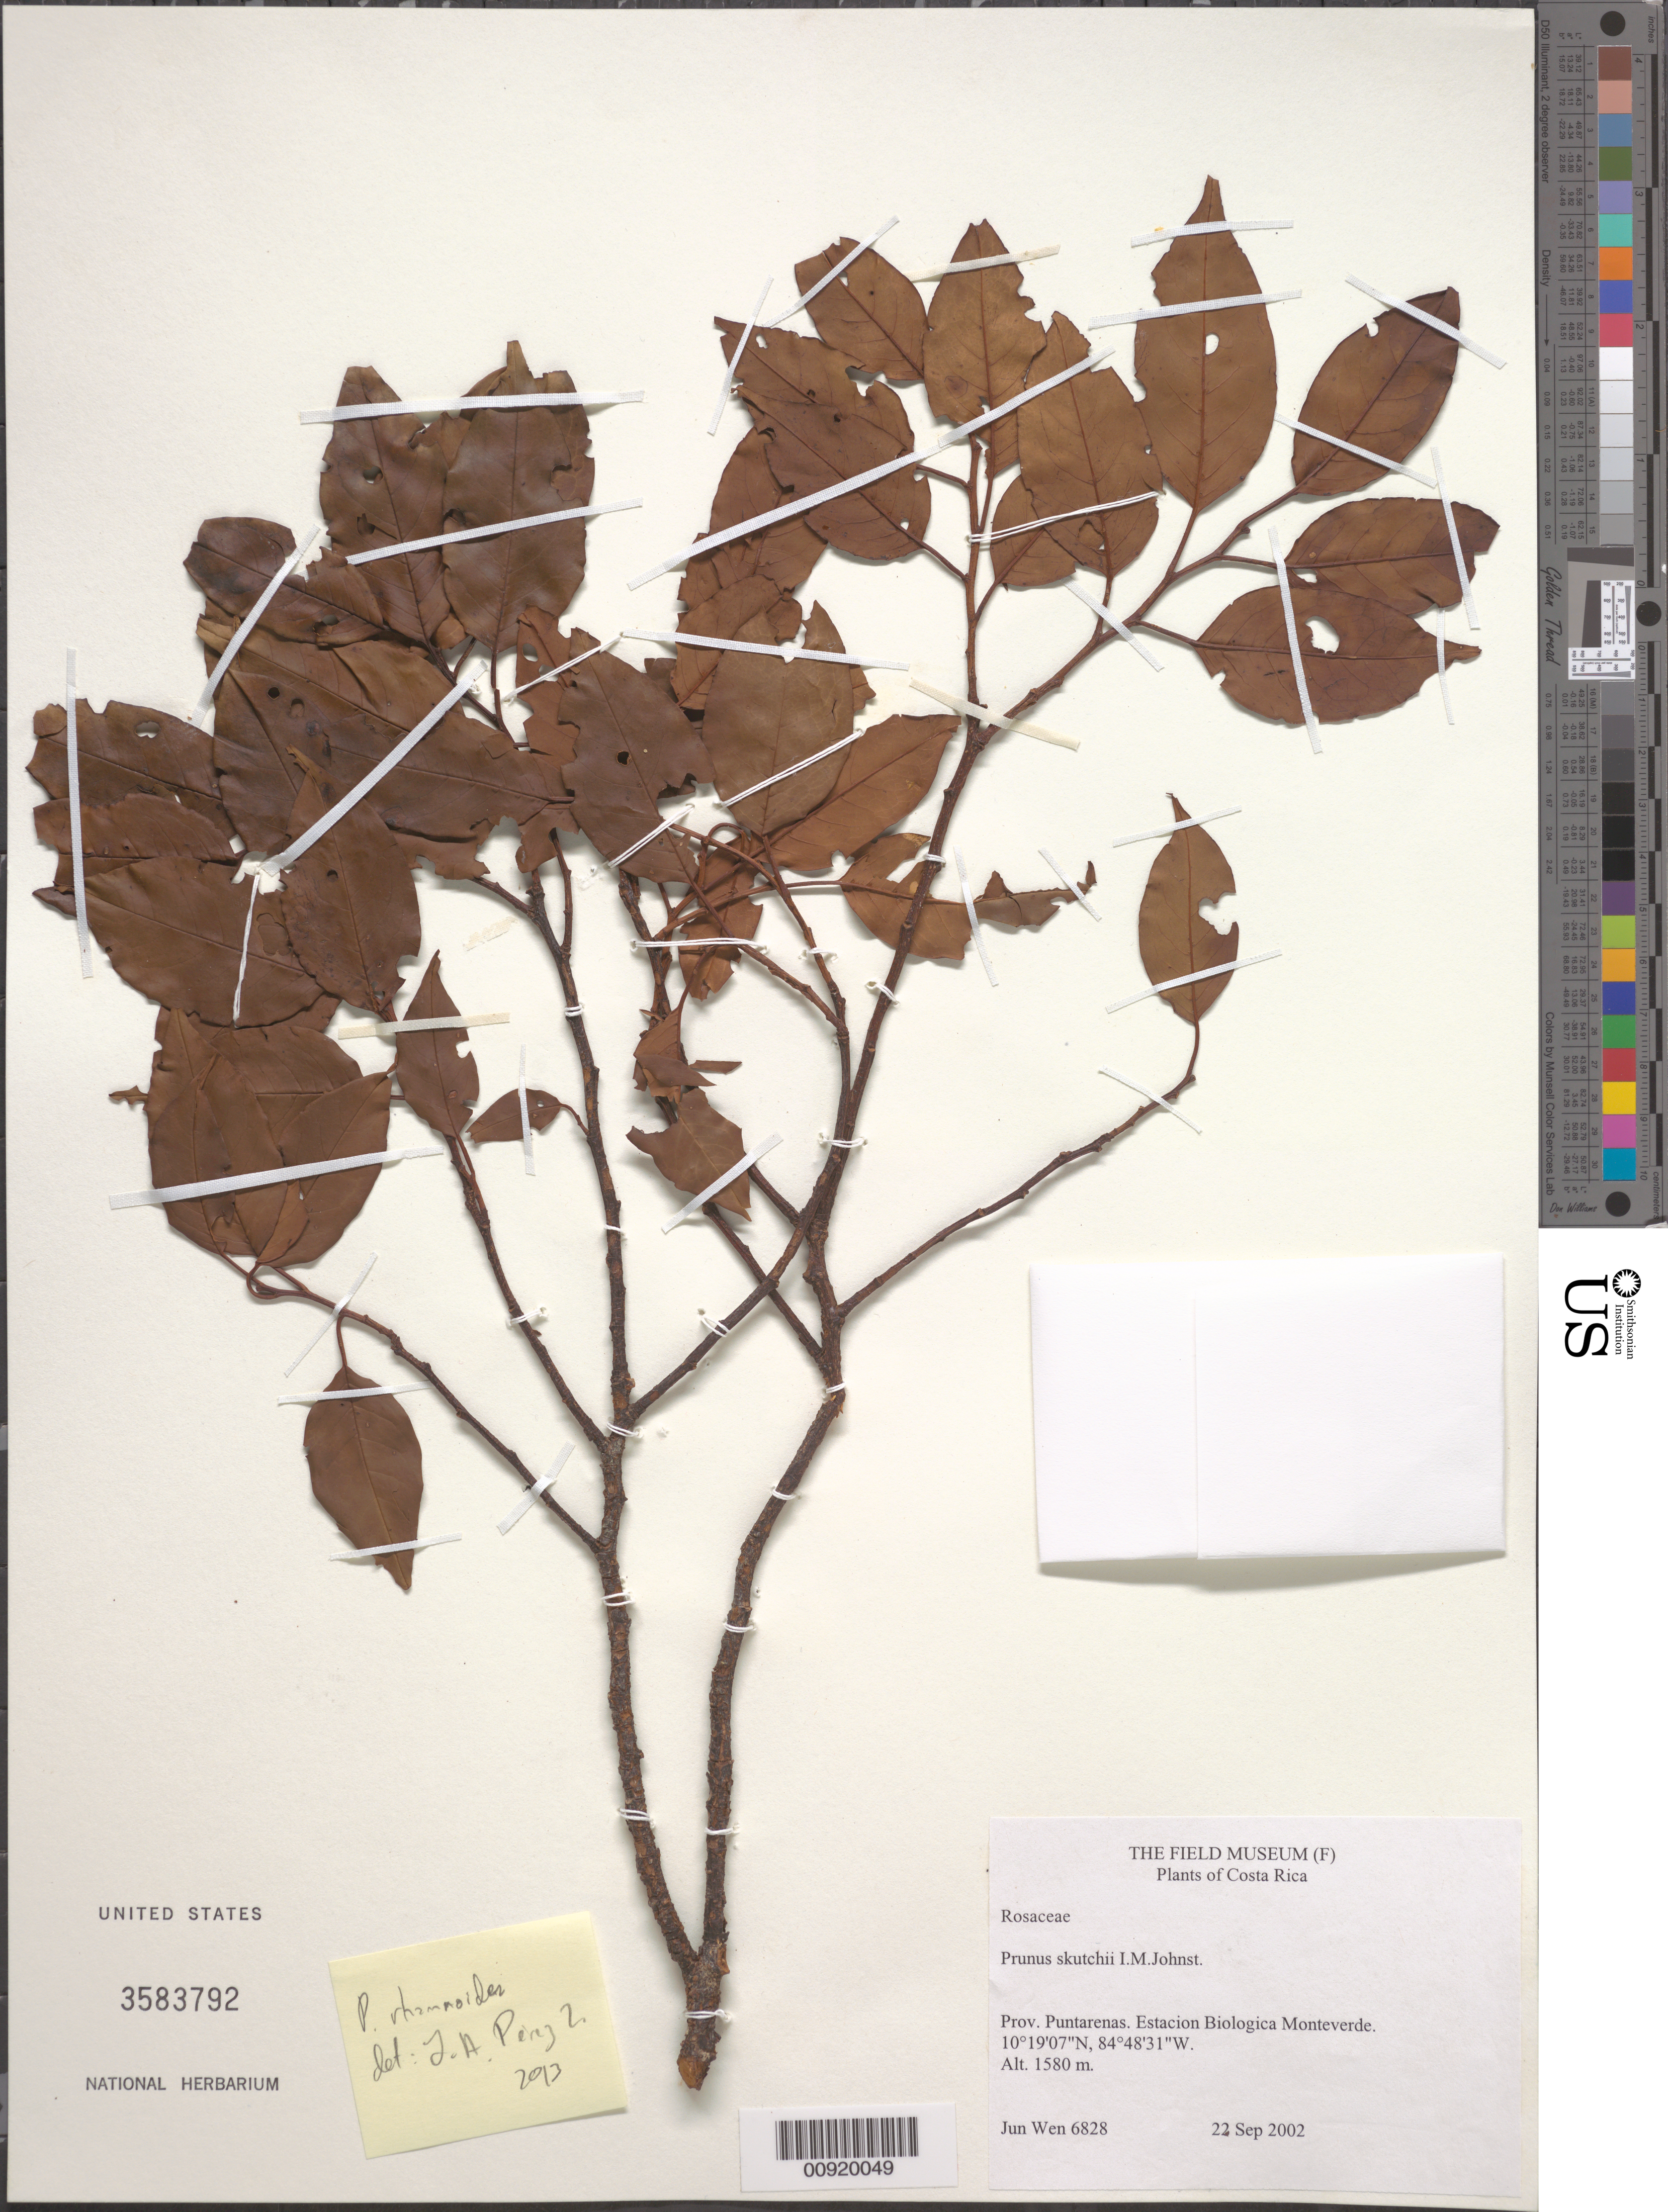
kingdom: Plantae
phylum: Tracheophyta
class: Magnoliopsida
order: Rosales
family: Rosaceae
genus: Prunus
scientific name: Prunus rhamnoides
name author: Koehne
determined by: Pérez-Zabala, Jorge A.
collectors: J. Wen & R. Aguilar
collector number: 6846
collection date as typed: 22 Sep 2002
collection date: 2002-09-23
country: Costa Rica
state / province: Puntarenas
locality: On the way from Santa Elena to Santa Elena Cloud Forest Reserve. Ca. 1.5 km from Santa Elena.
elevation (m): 1550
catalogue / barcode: US 3583792